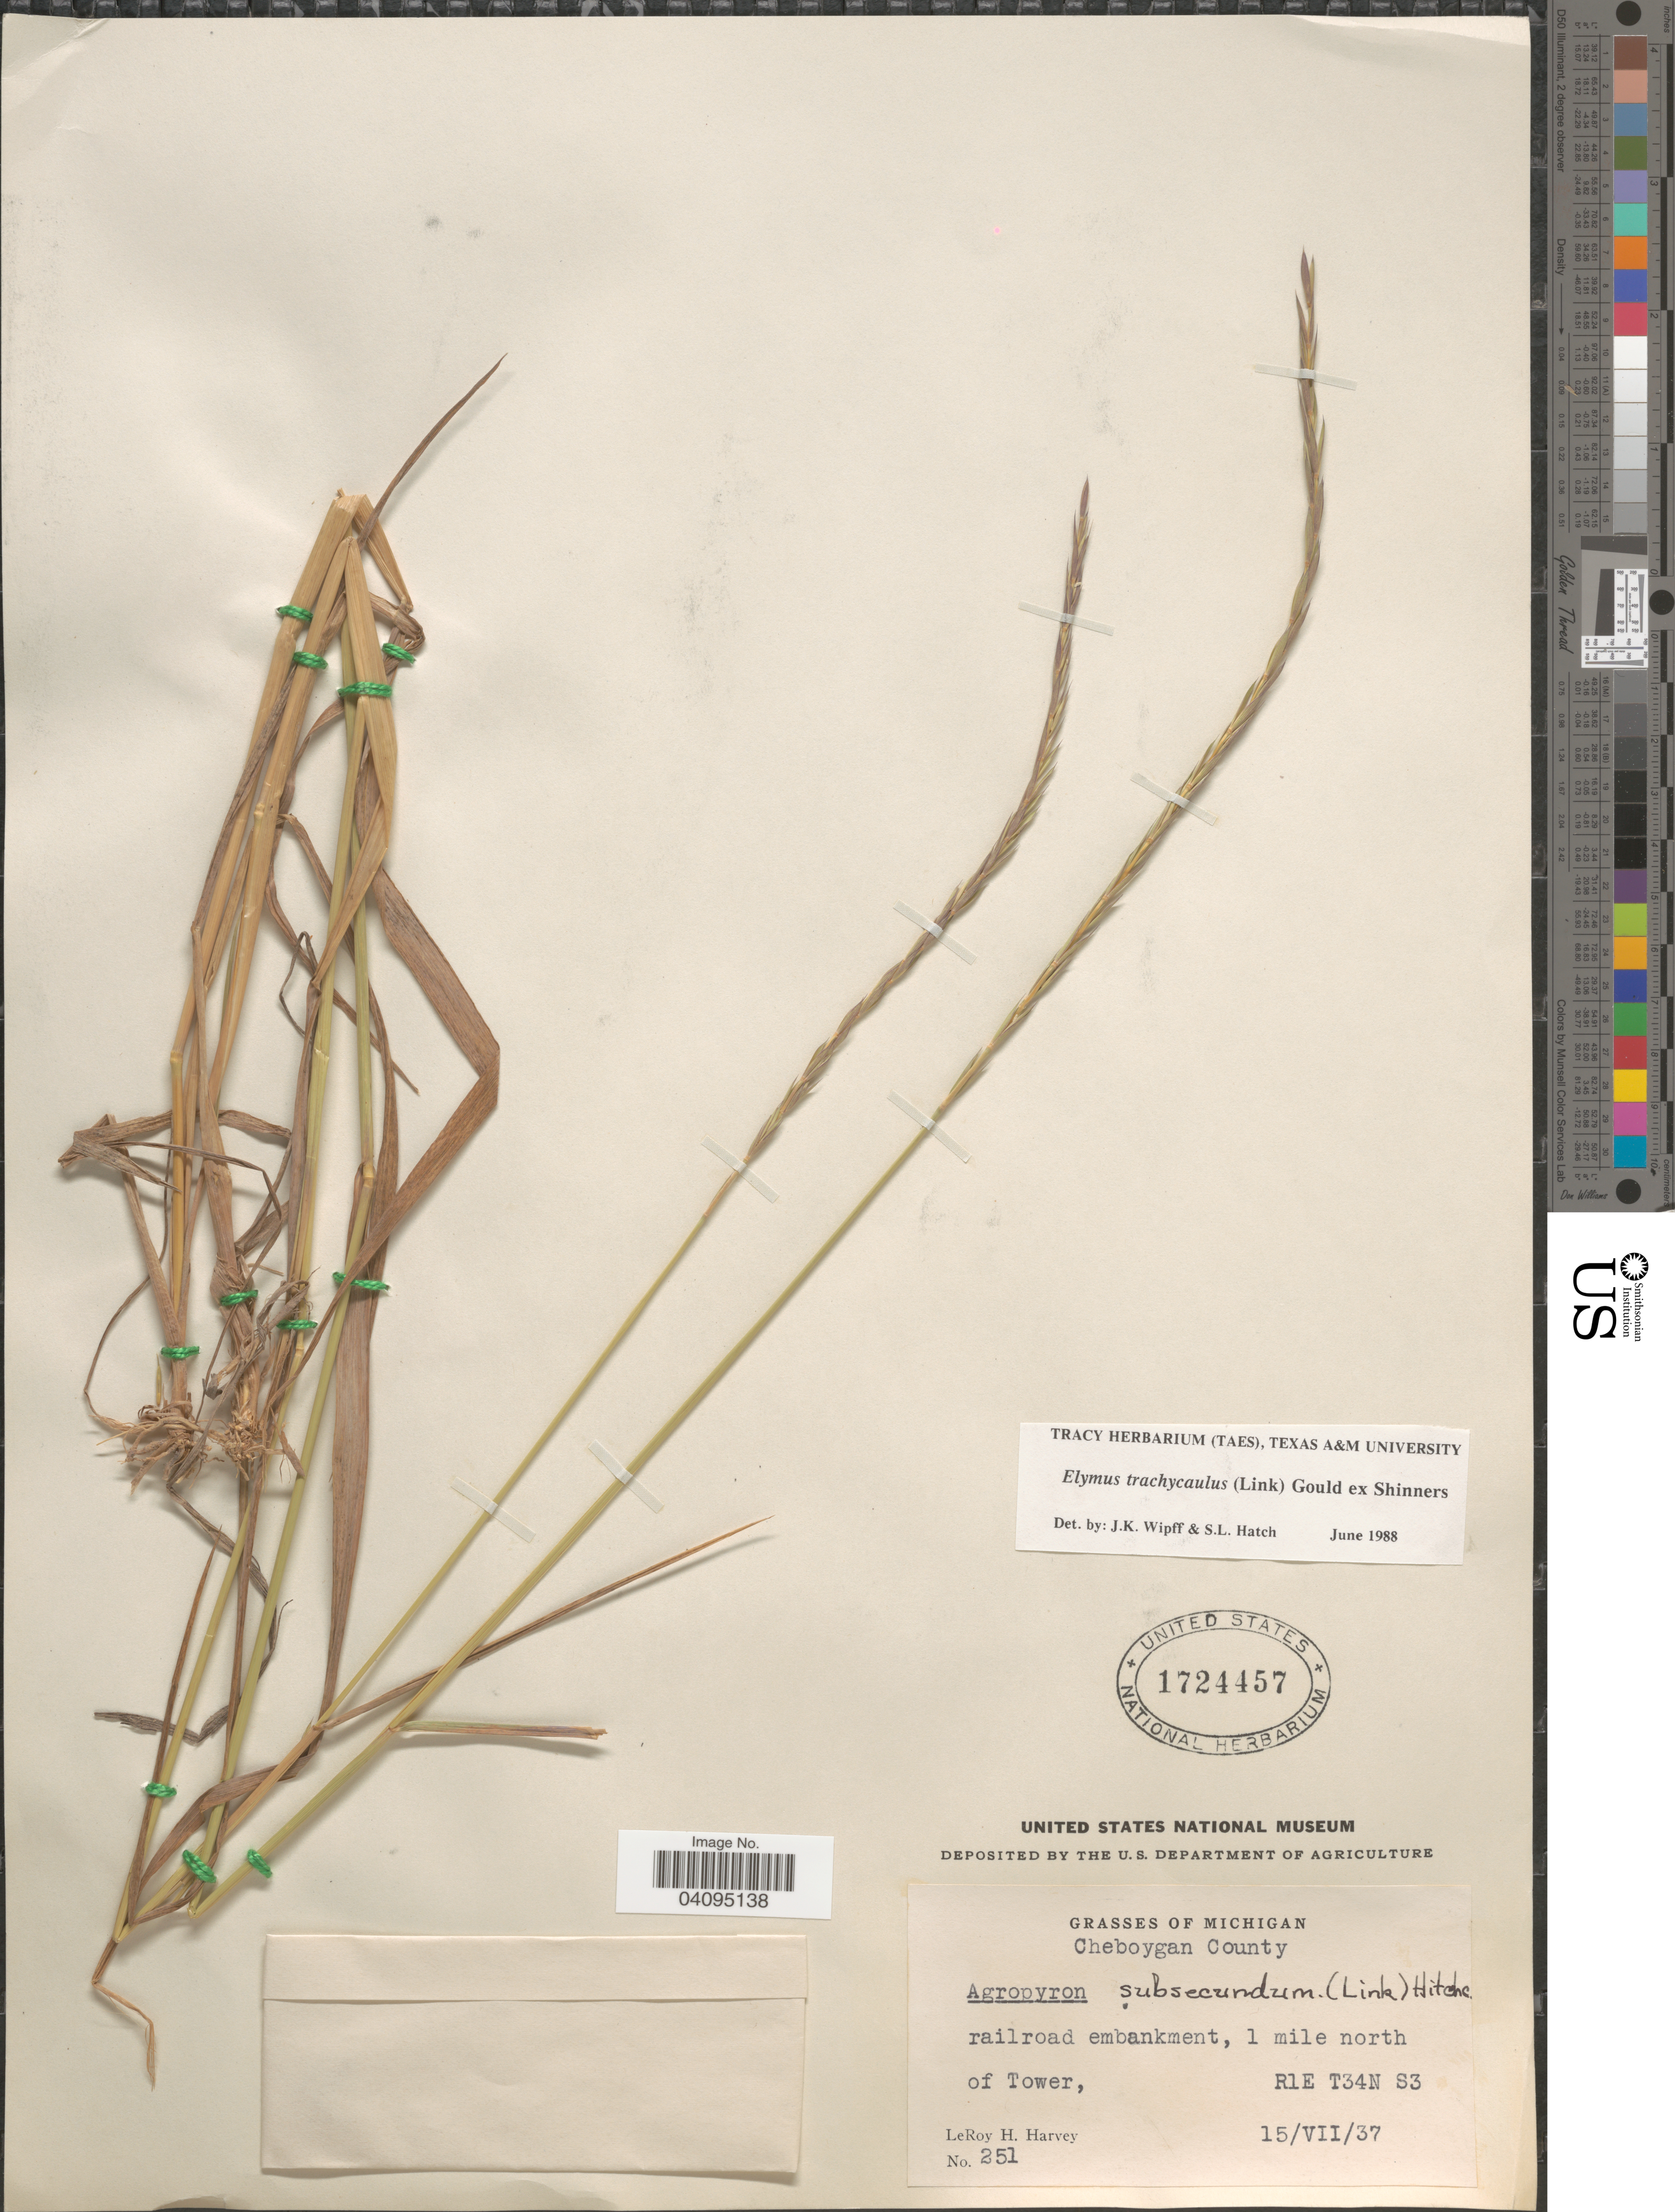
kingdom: Plantae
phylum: Tracheophyta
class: Liliopsida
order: Poales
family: Poaceae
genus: Elymus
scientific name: Elymus trachycaulus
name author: (Link) Gould ex Shinners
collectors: L. H. Harvey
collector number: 251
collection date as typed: Transcribed d/m/y: 15/7/37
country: United States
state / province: Michigan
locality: Cheboygan County. Railroad embankment, 1 mile north of Tower, R1E T34N S3.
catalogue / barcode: US 1724457